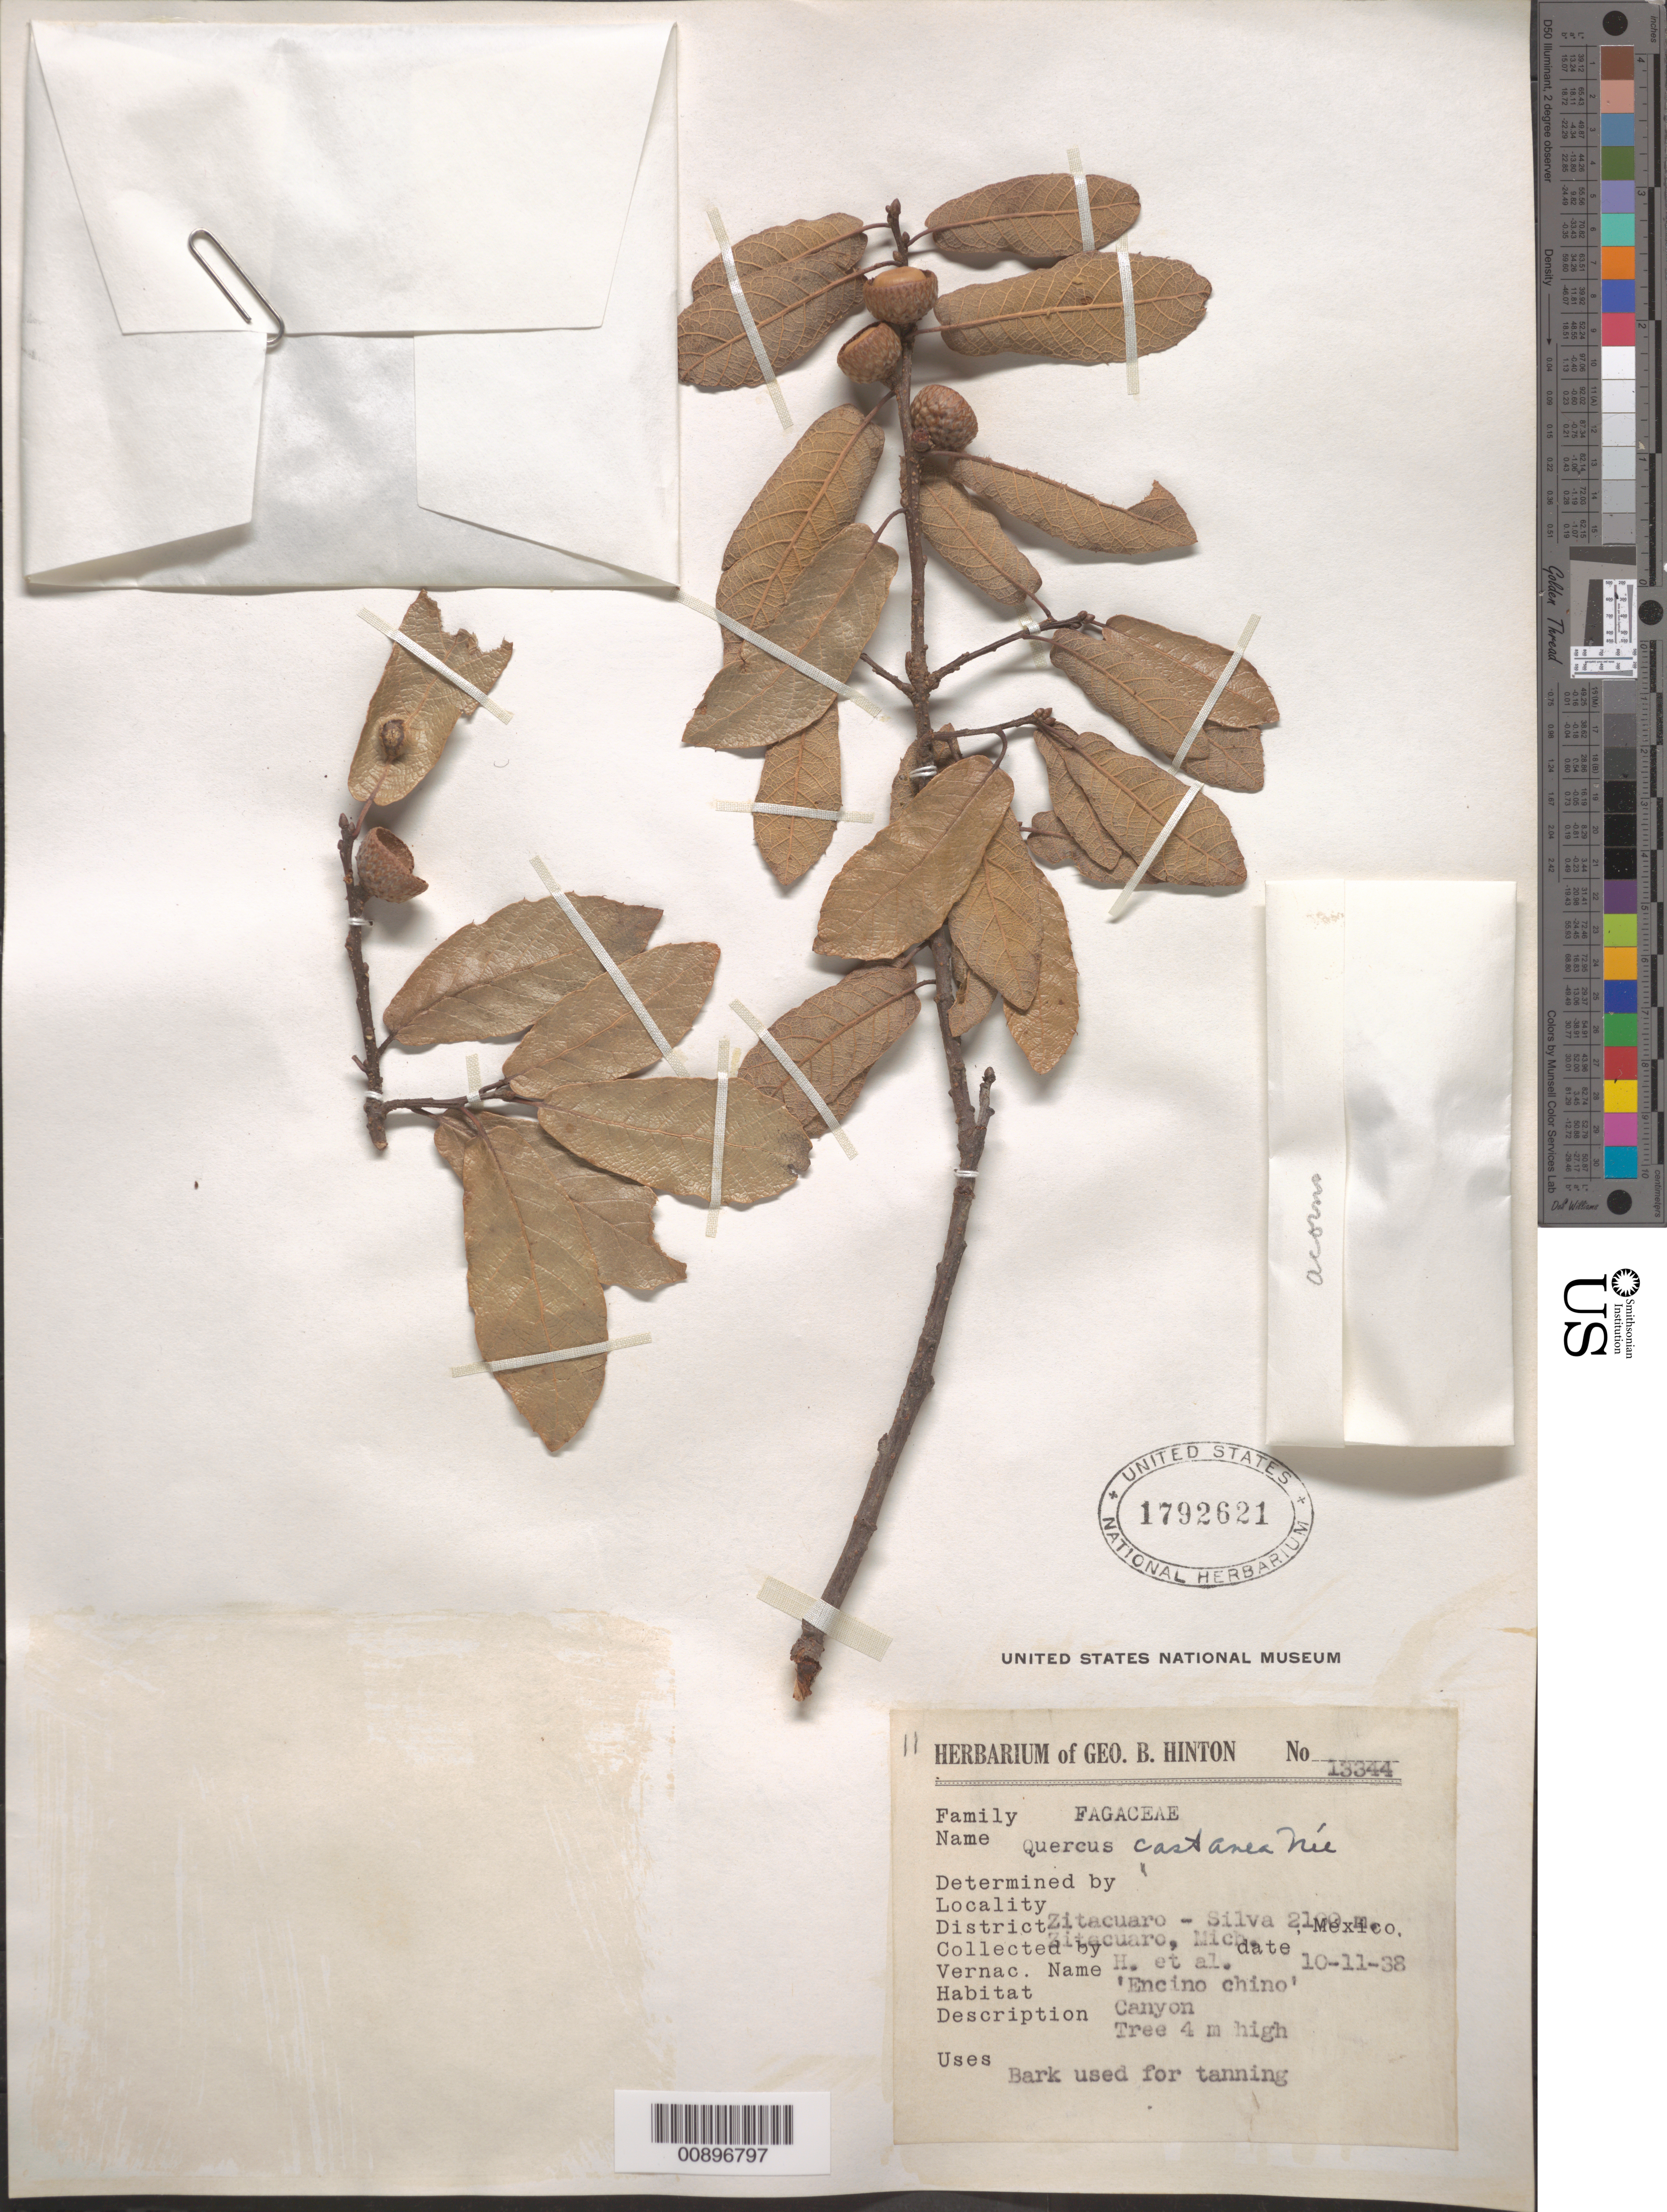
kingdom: Plantae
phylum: Tracheophyta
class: Magnoliopsida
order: Fagales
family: Fagaceae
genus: Quercus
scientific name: Quercus castanea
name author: Née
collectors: G. B. Hinton & et al.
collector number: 13344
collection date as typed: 11 Oct 1938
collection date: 1938-10-11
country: Mexico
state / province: Michoacán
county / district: Zitácuaro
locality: Zitácuaro - Silva, District Zitácuaro, Michoacán.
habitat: Canyon.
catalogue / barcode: US 1792621